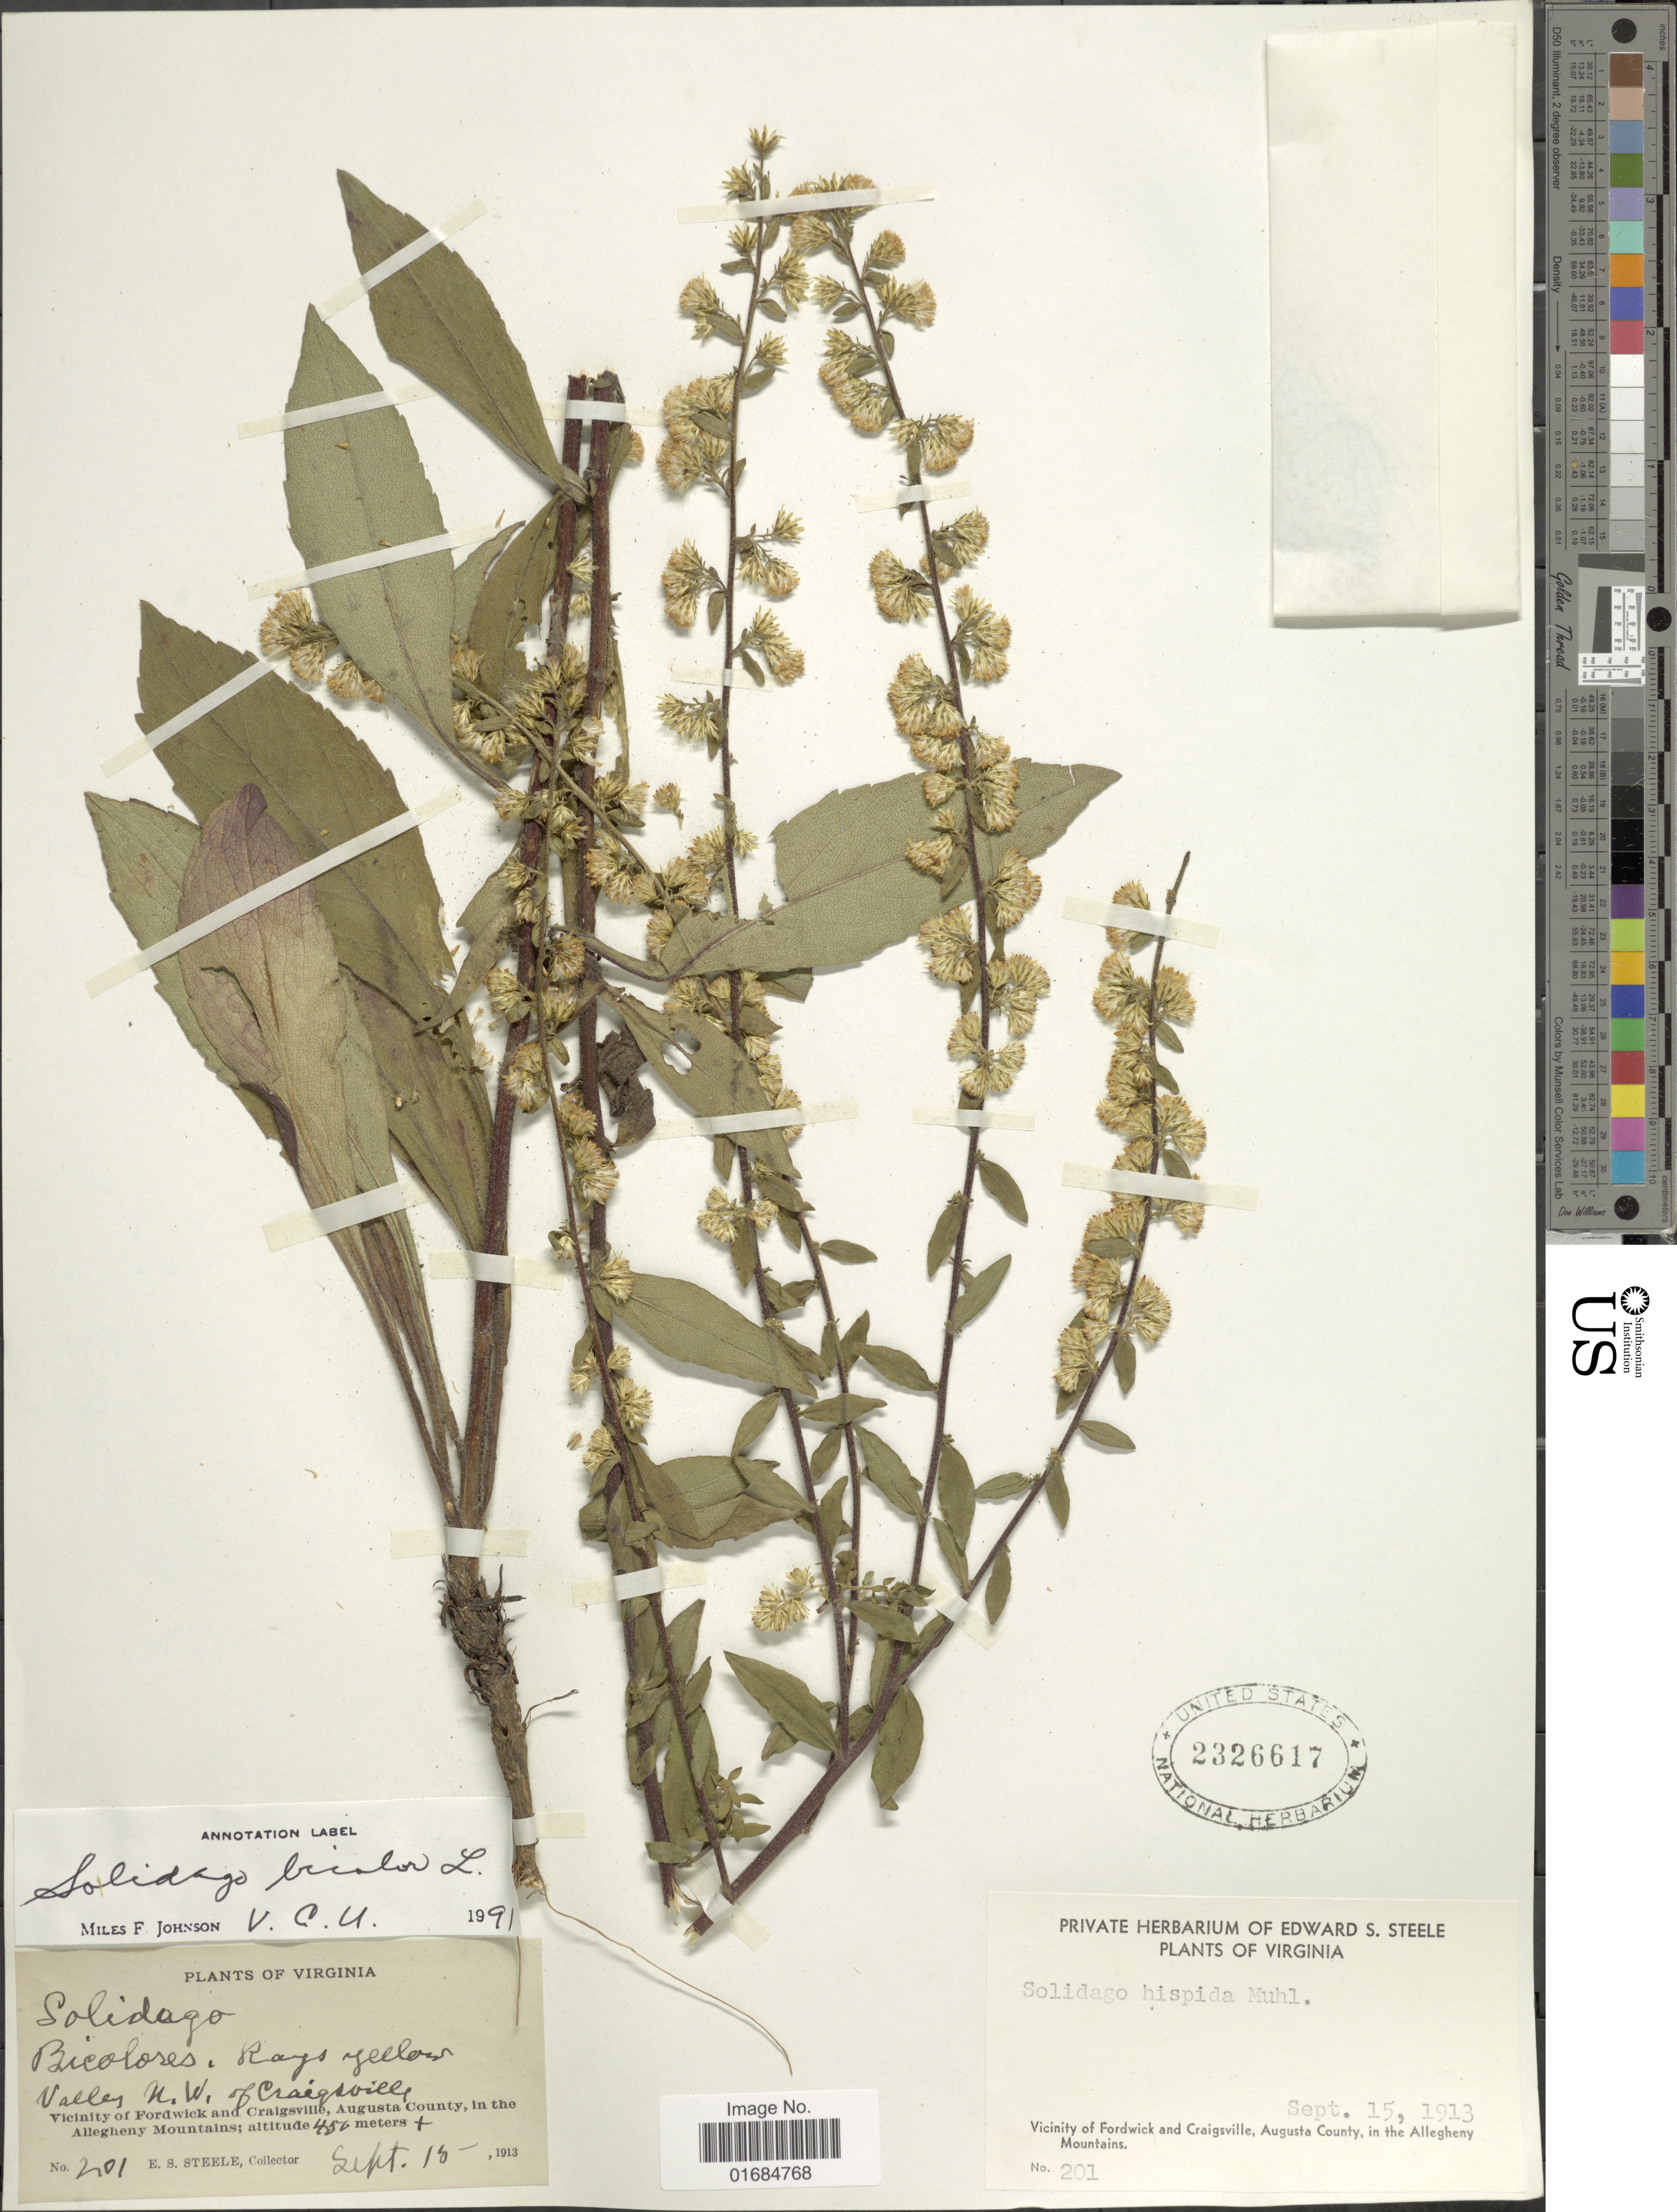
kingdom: Plantae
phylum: Tracheophyta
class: Magnoliopsida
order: Asterales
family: Asteraceae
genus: Solidago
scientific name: Solidago bicolor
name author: L.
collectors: E. Steele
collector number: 201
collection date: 1913-09-15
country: United States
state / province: Virginia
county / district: Augusta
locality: Virginia. Valley N.W. of Craigsville. Vicinity of Fordwick and Craigsville, Augusta County, in the Allegheny Mountains.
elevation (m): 450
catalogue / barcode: US 2326617